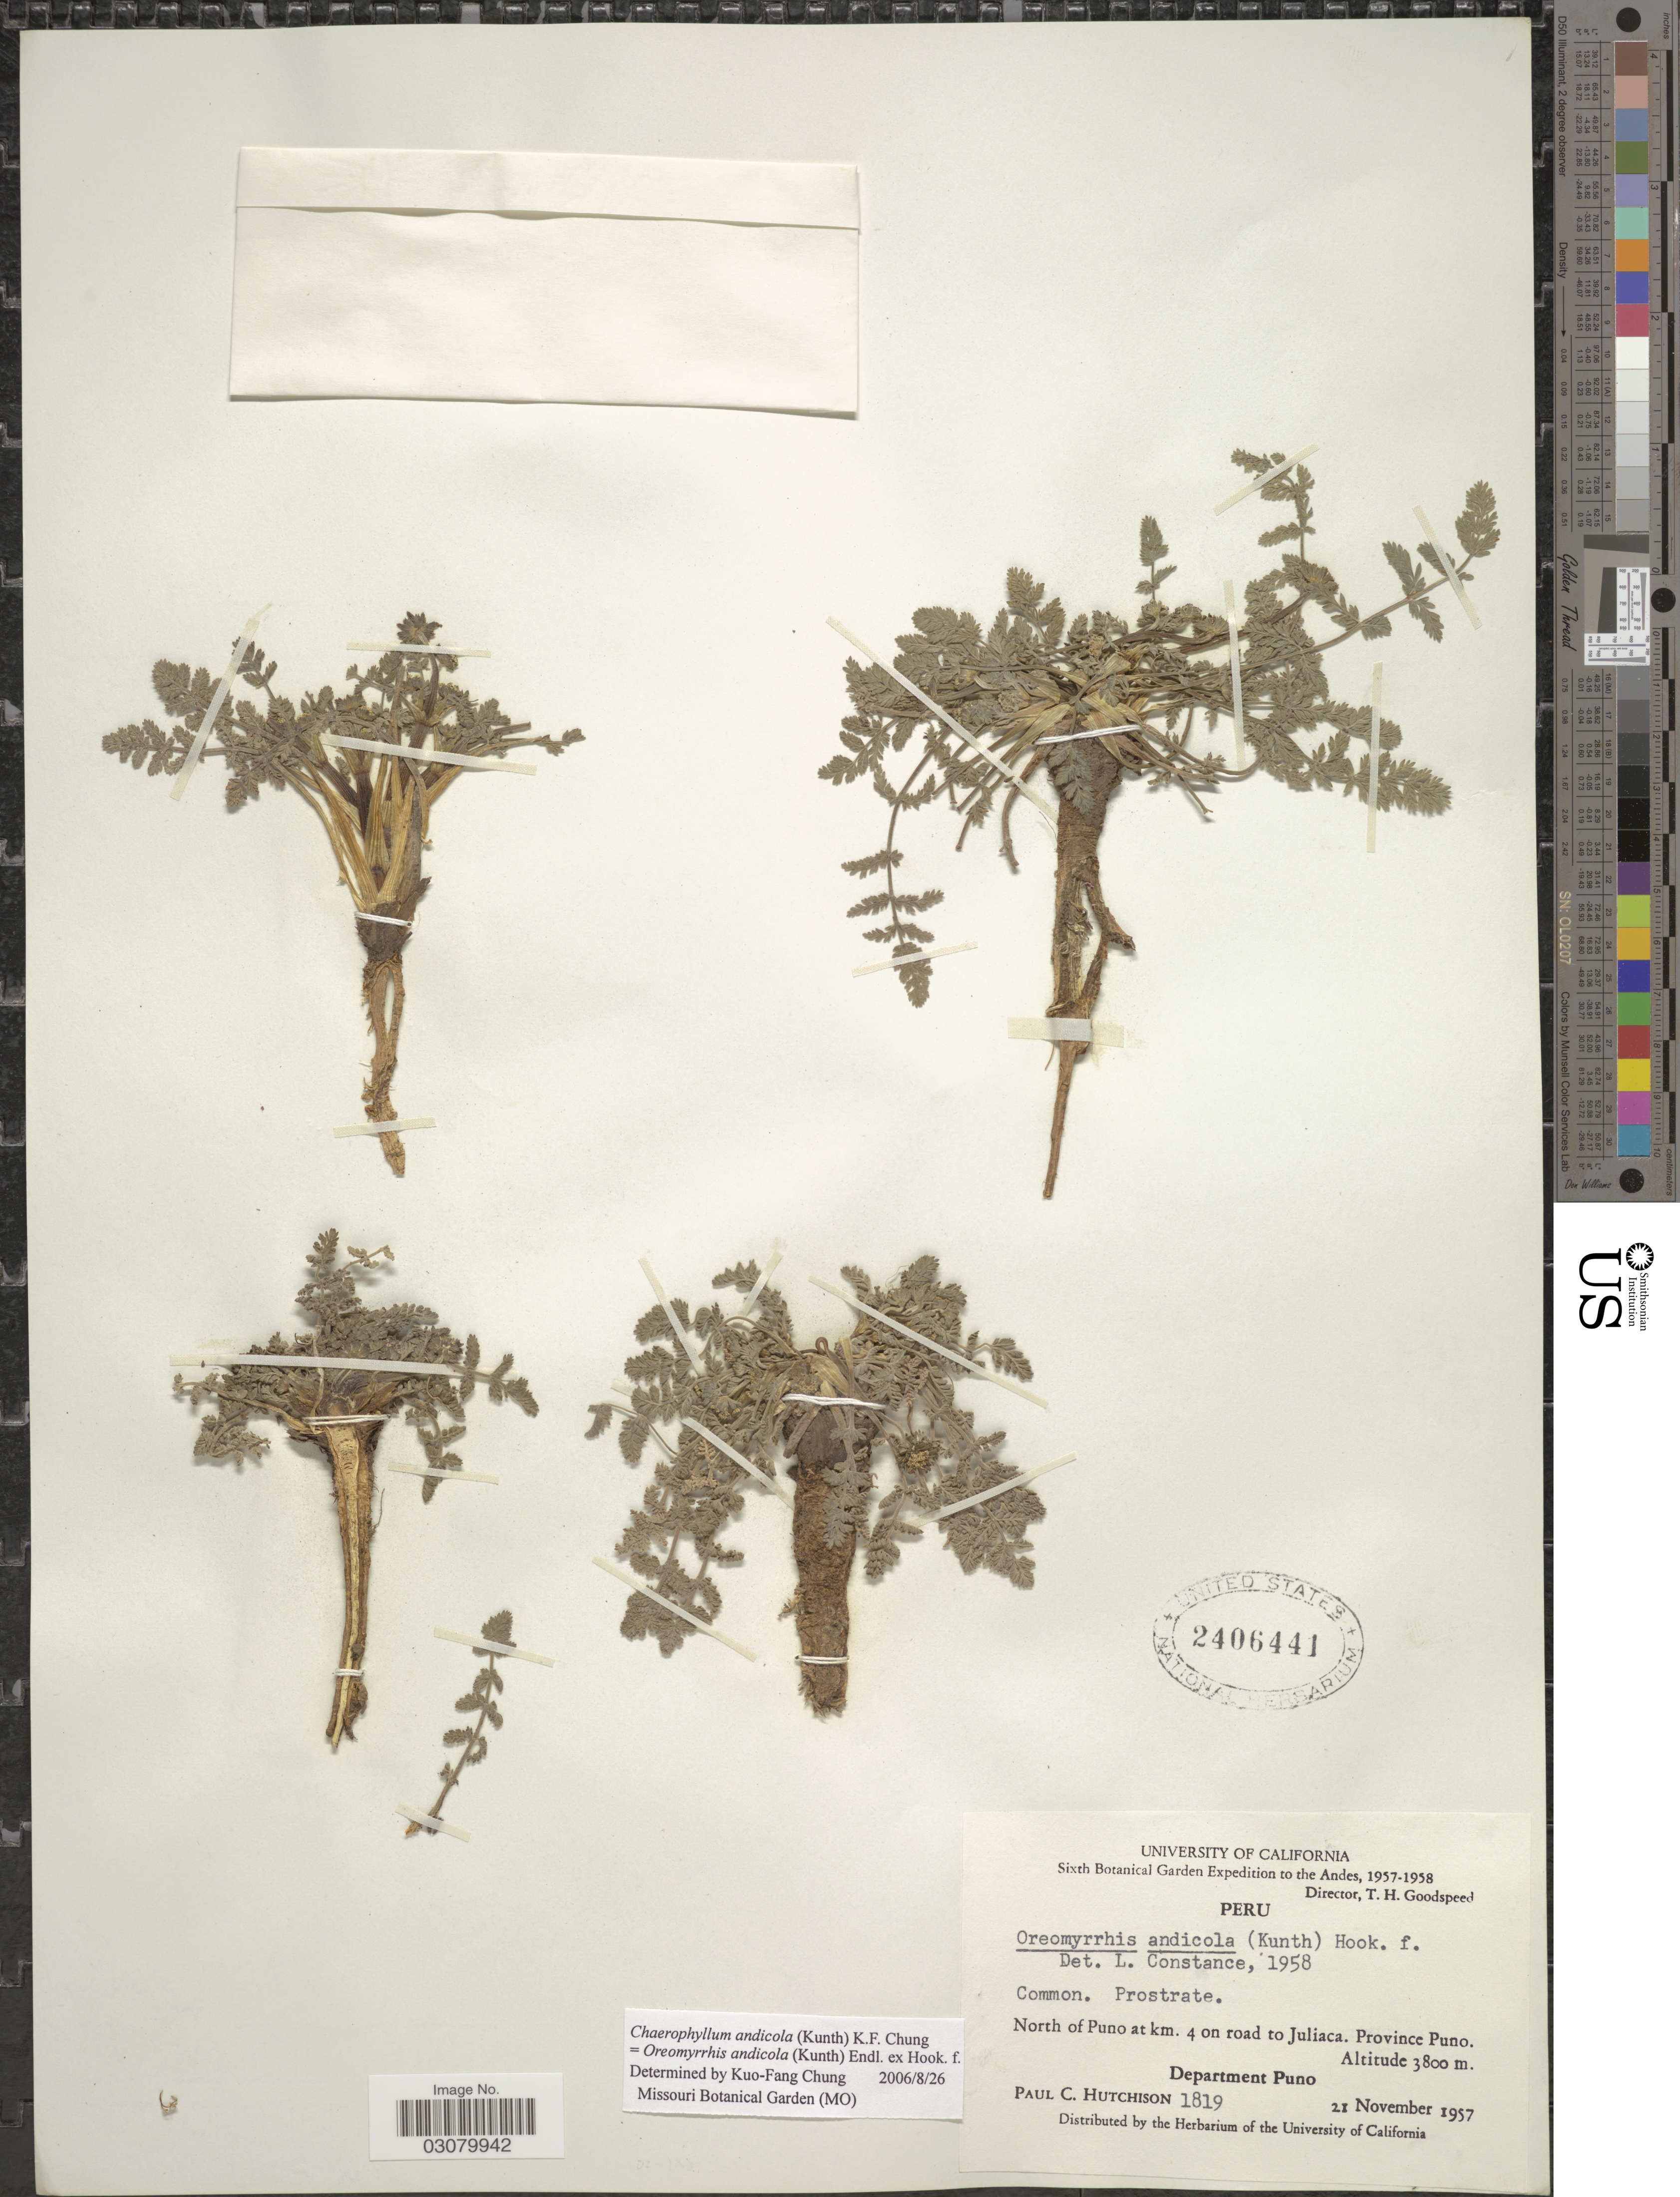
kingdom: Plantae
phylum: Tracheophyta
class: Magnoliopsida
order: Apiales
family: Apiaceae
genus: Oreomyrrhis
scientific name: Oreomyrrhis andicola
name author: (Kunth) Endl. ex Hook. f.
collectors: P. C. Hutchison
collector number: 1819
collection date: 1957-11-21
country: Peru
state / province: Puno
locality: The Andes. North of Puno at km. 4 on road to Juliaca. Department Puno.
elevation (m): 3800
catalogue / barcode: US 2406441